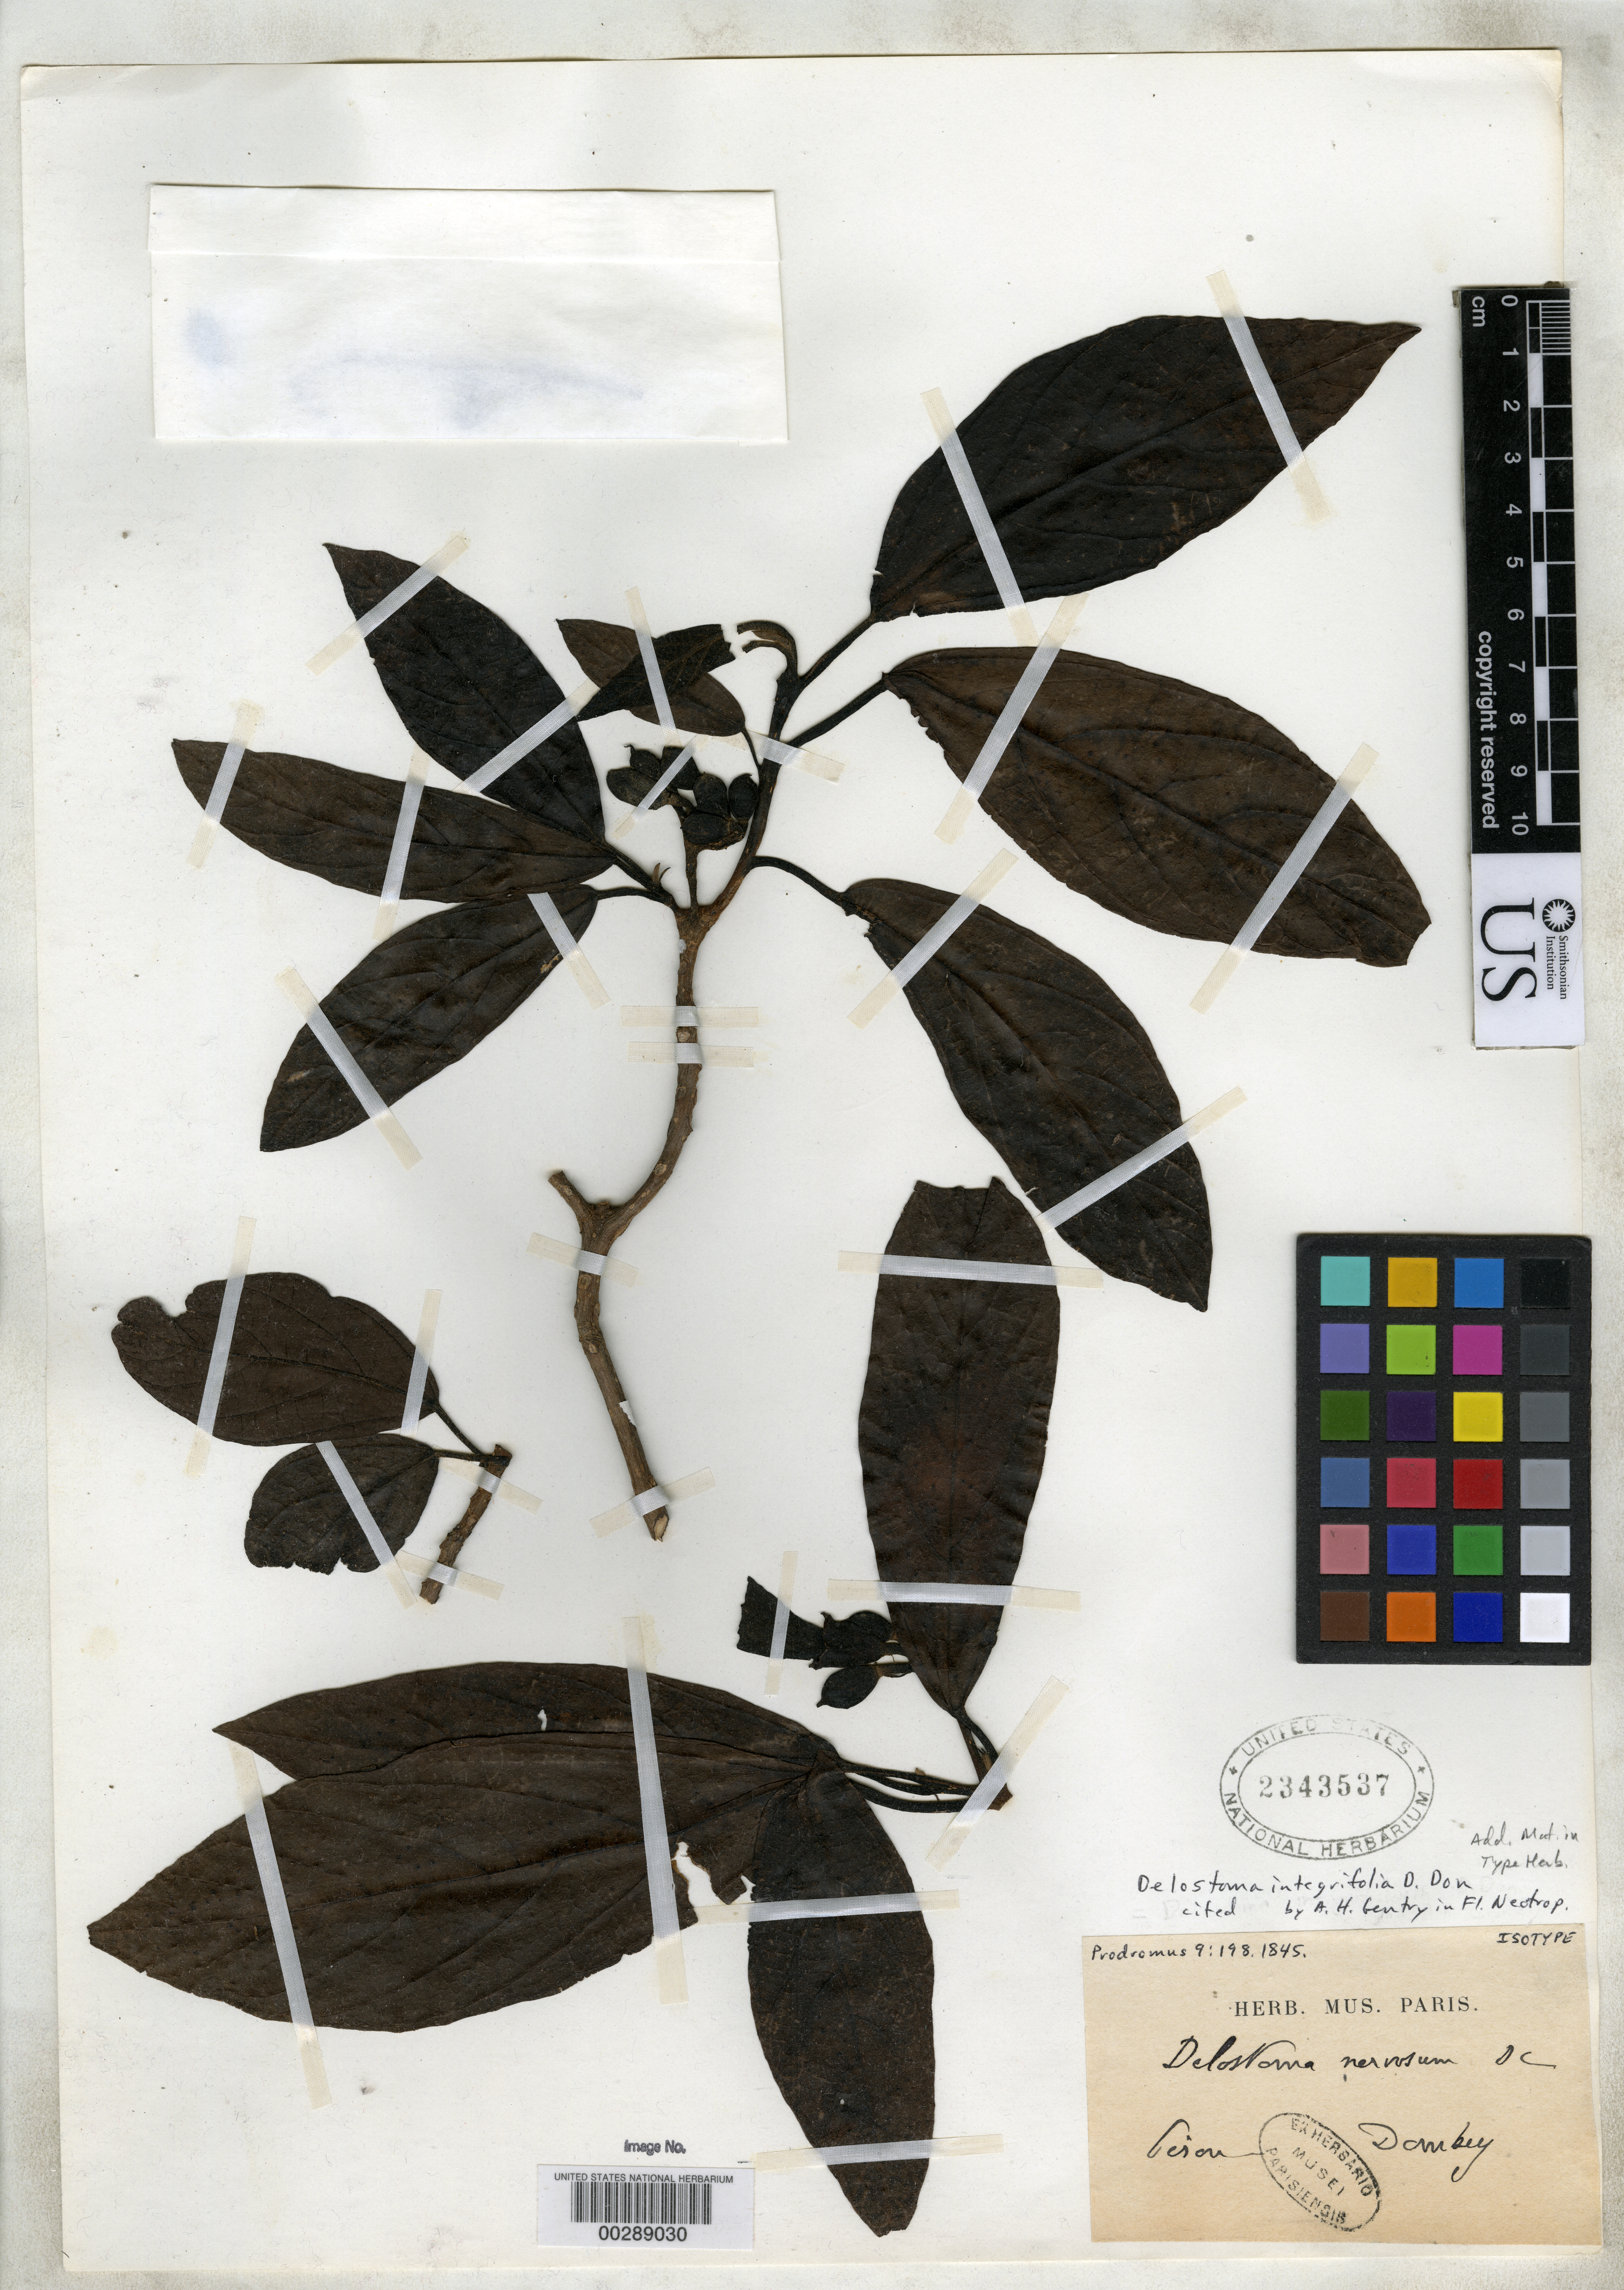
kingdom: Plantae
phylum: Tracheophyta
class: Magnoliopsida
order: Lamiales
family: Bignoniaceae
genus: Delostoma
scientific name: Delostoma nervosum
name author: A. DC. in DC.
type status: Isotype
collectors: J. Dombey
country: Peru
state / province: Huánuco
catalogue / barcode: US 2343537